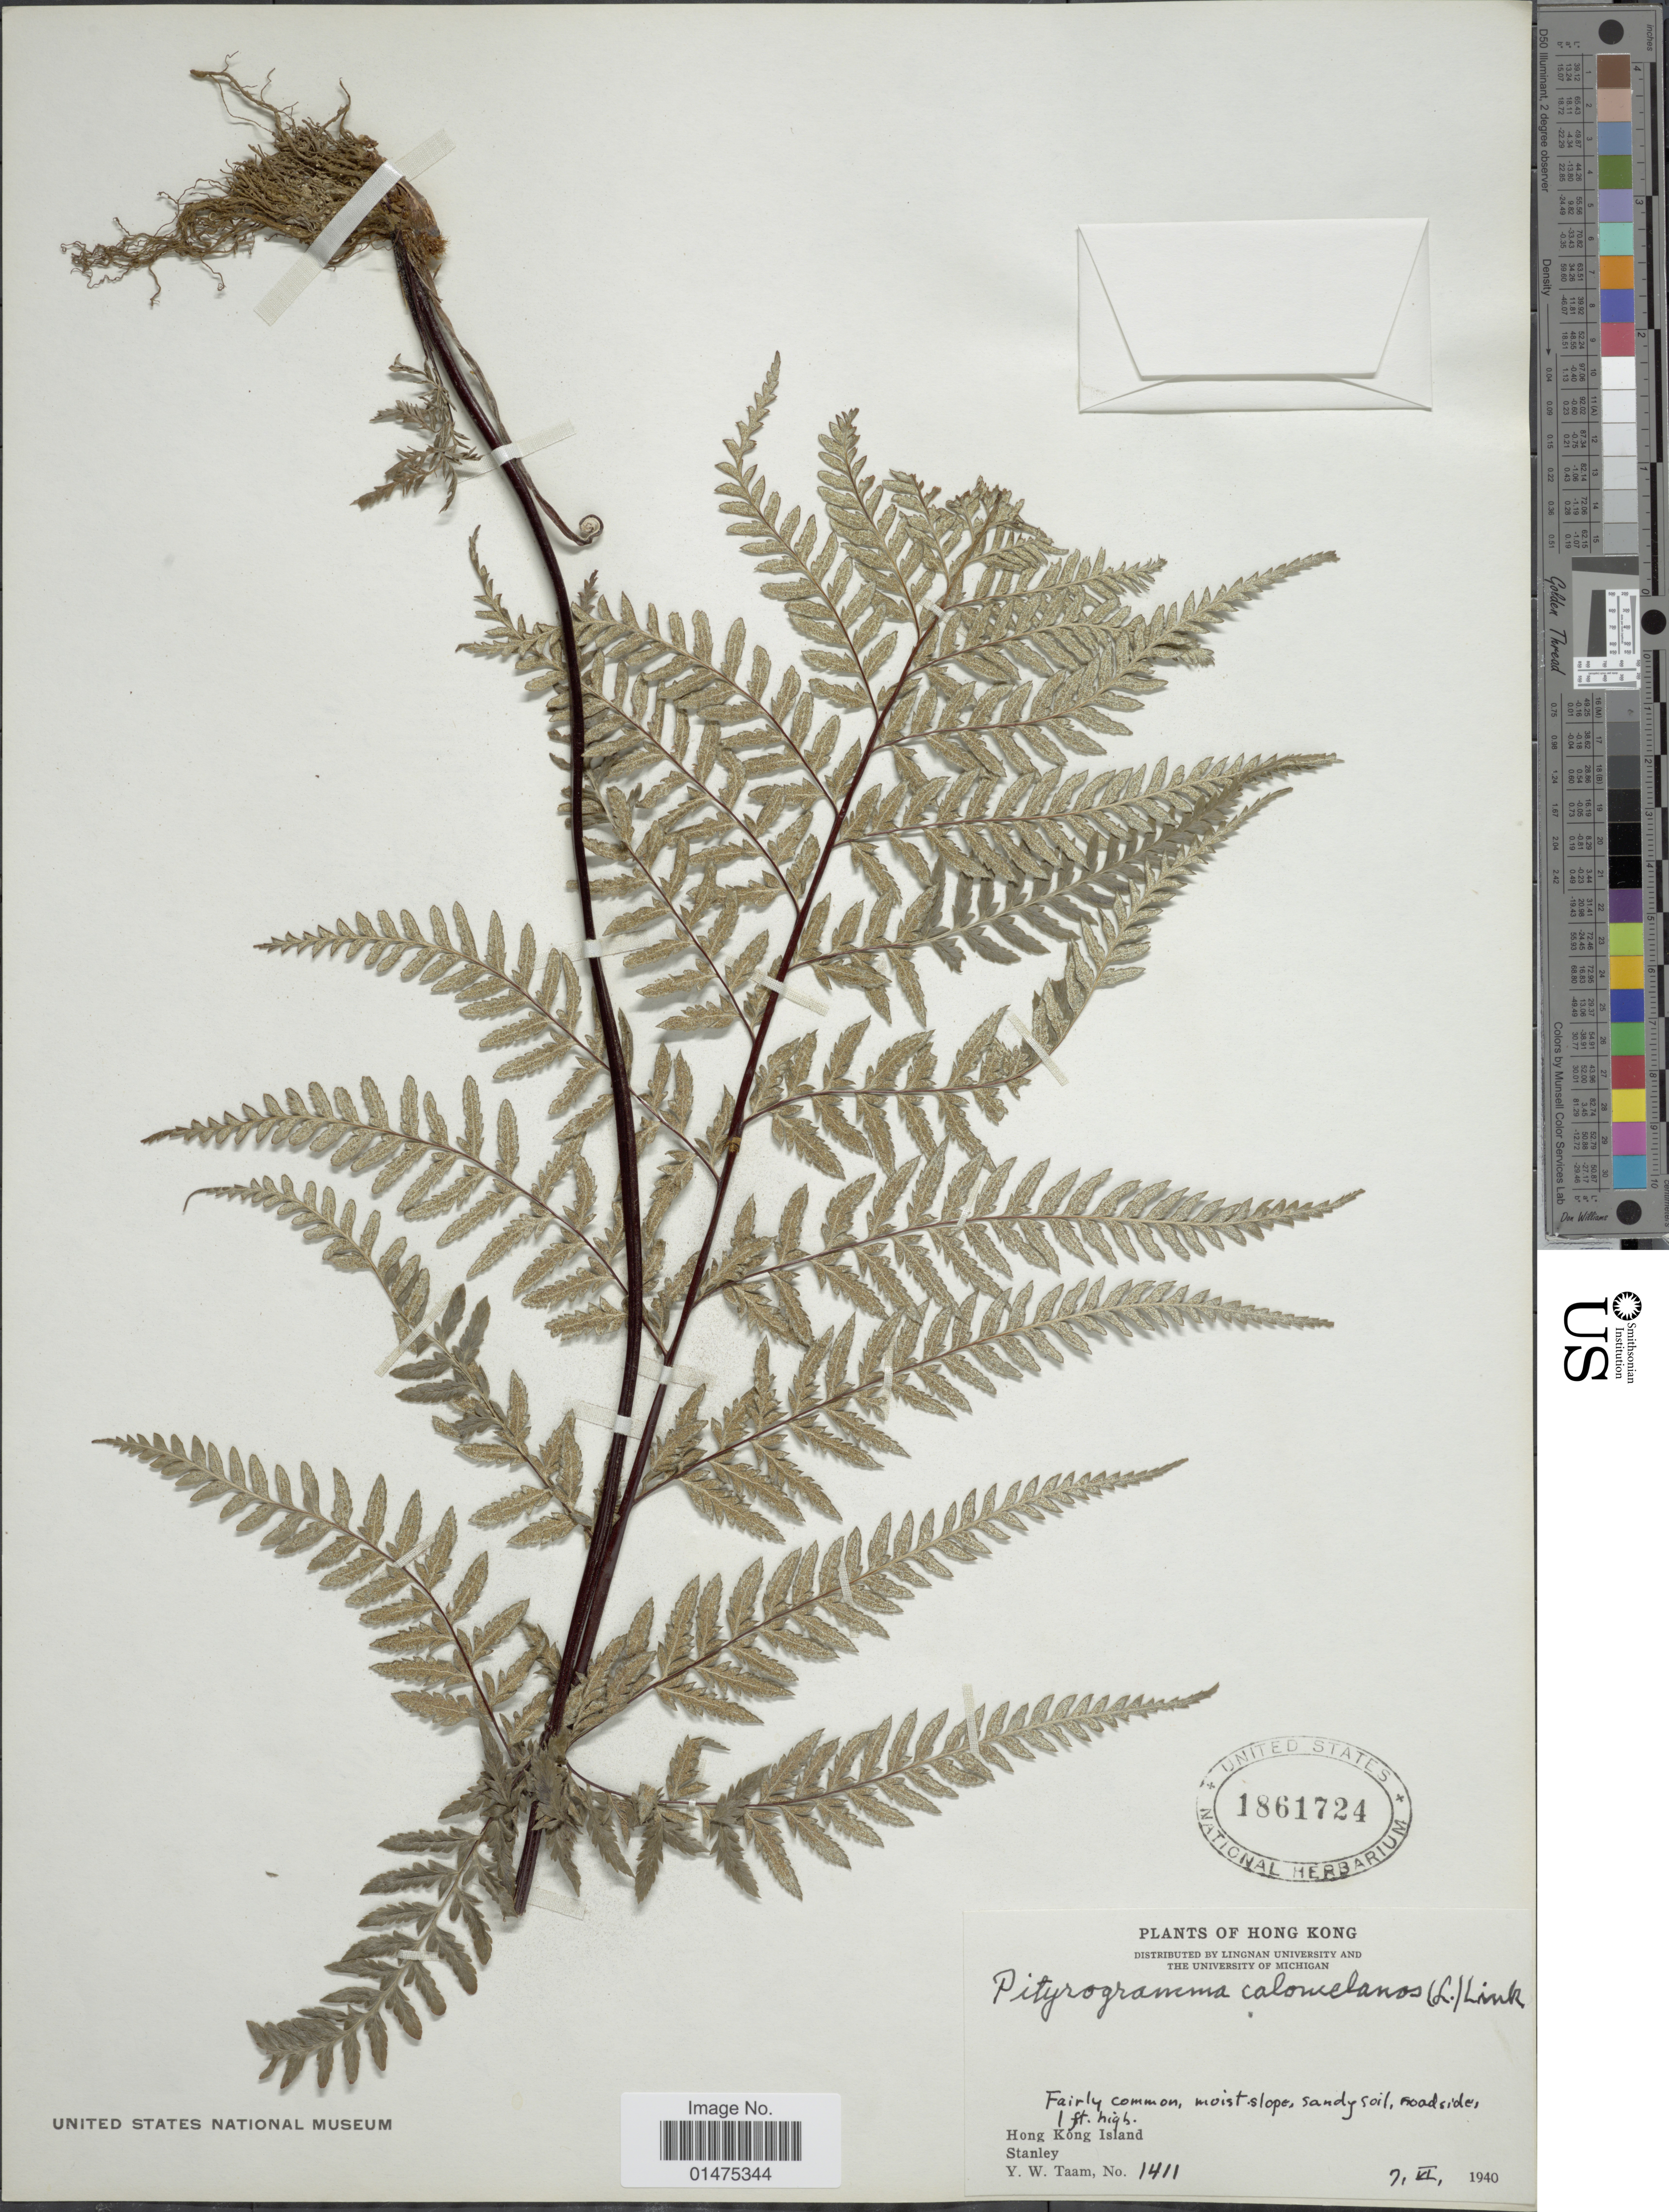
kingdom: Plantae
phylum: Tracheophyta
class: Polypodiopsida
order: Polypodiales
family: Pteridaceae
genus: Pityrogramma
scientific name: Pityrogramma calomelanos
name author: (L.) Link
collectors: Y. W. Taam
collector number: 1411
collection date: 1940-06-07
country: China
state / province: Hong Kong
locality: Hong Kong Island, Stanley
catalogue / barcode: US 1861724